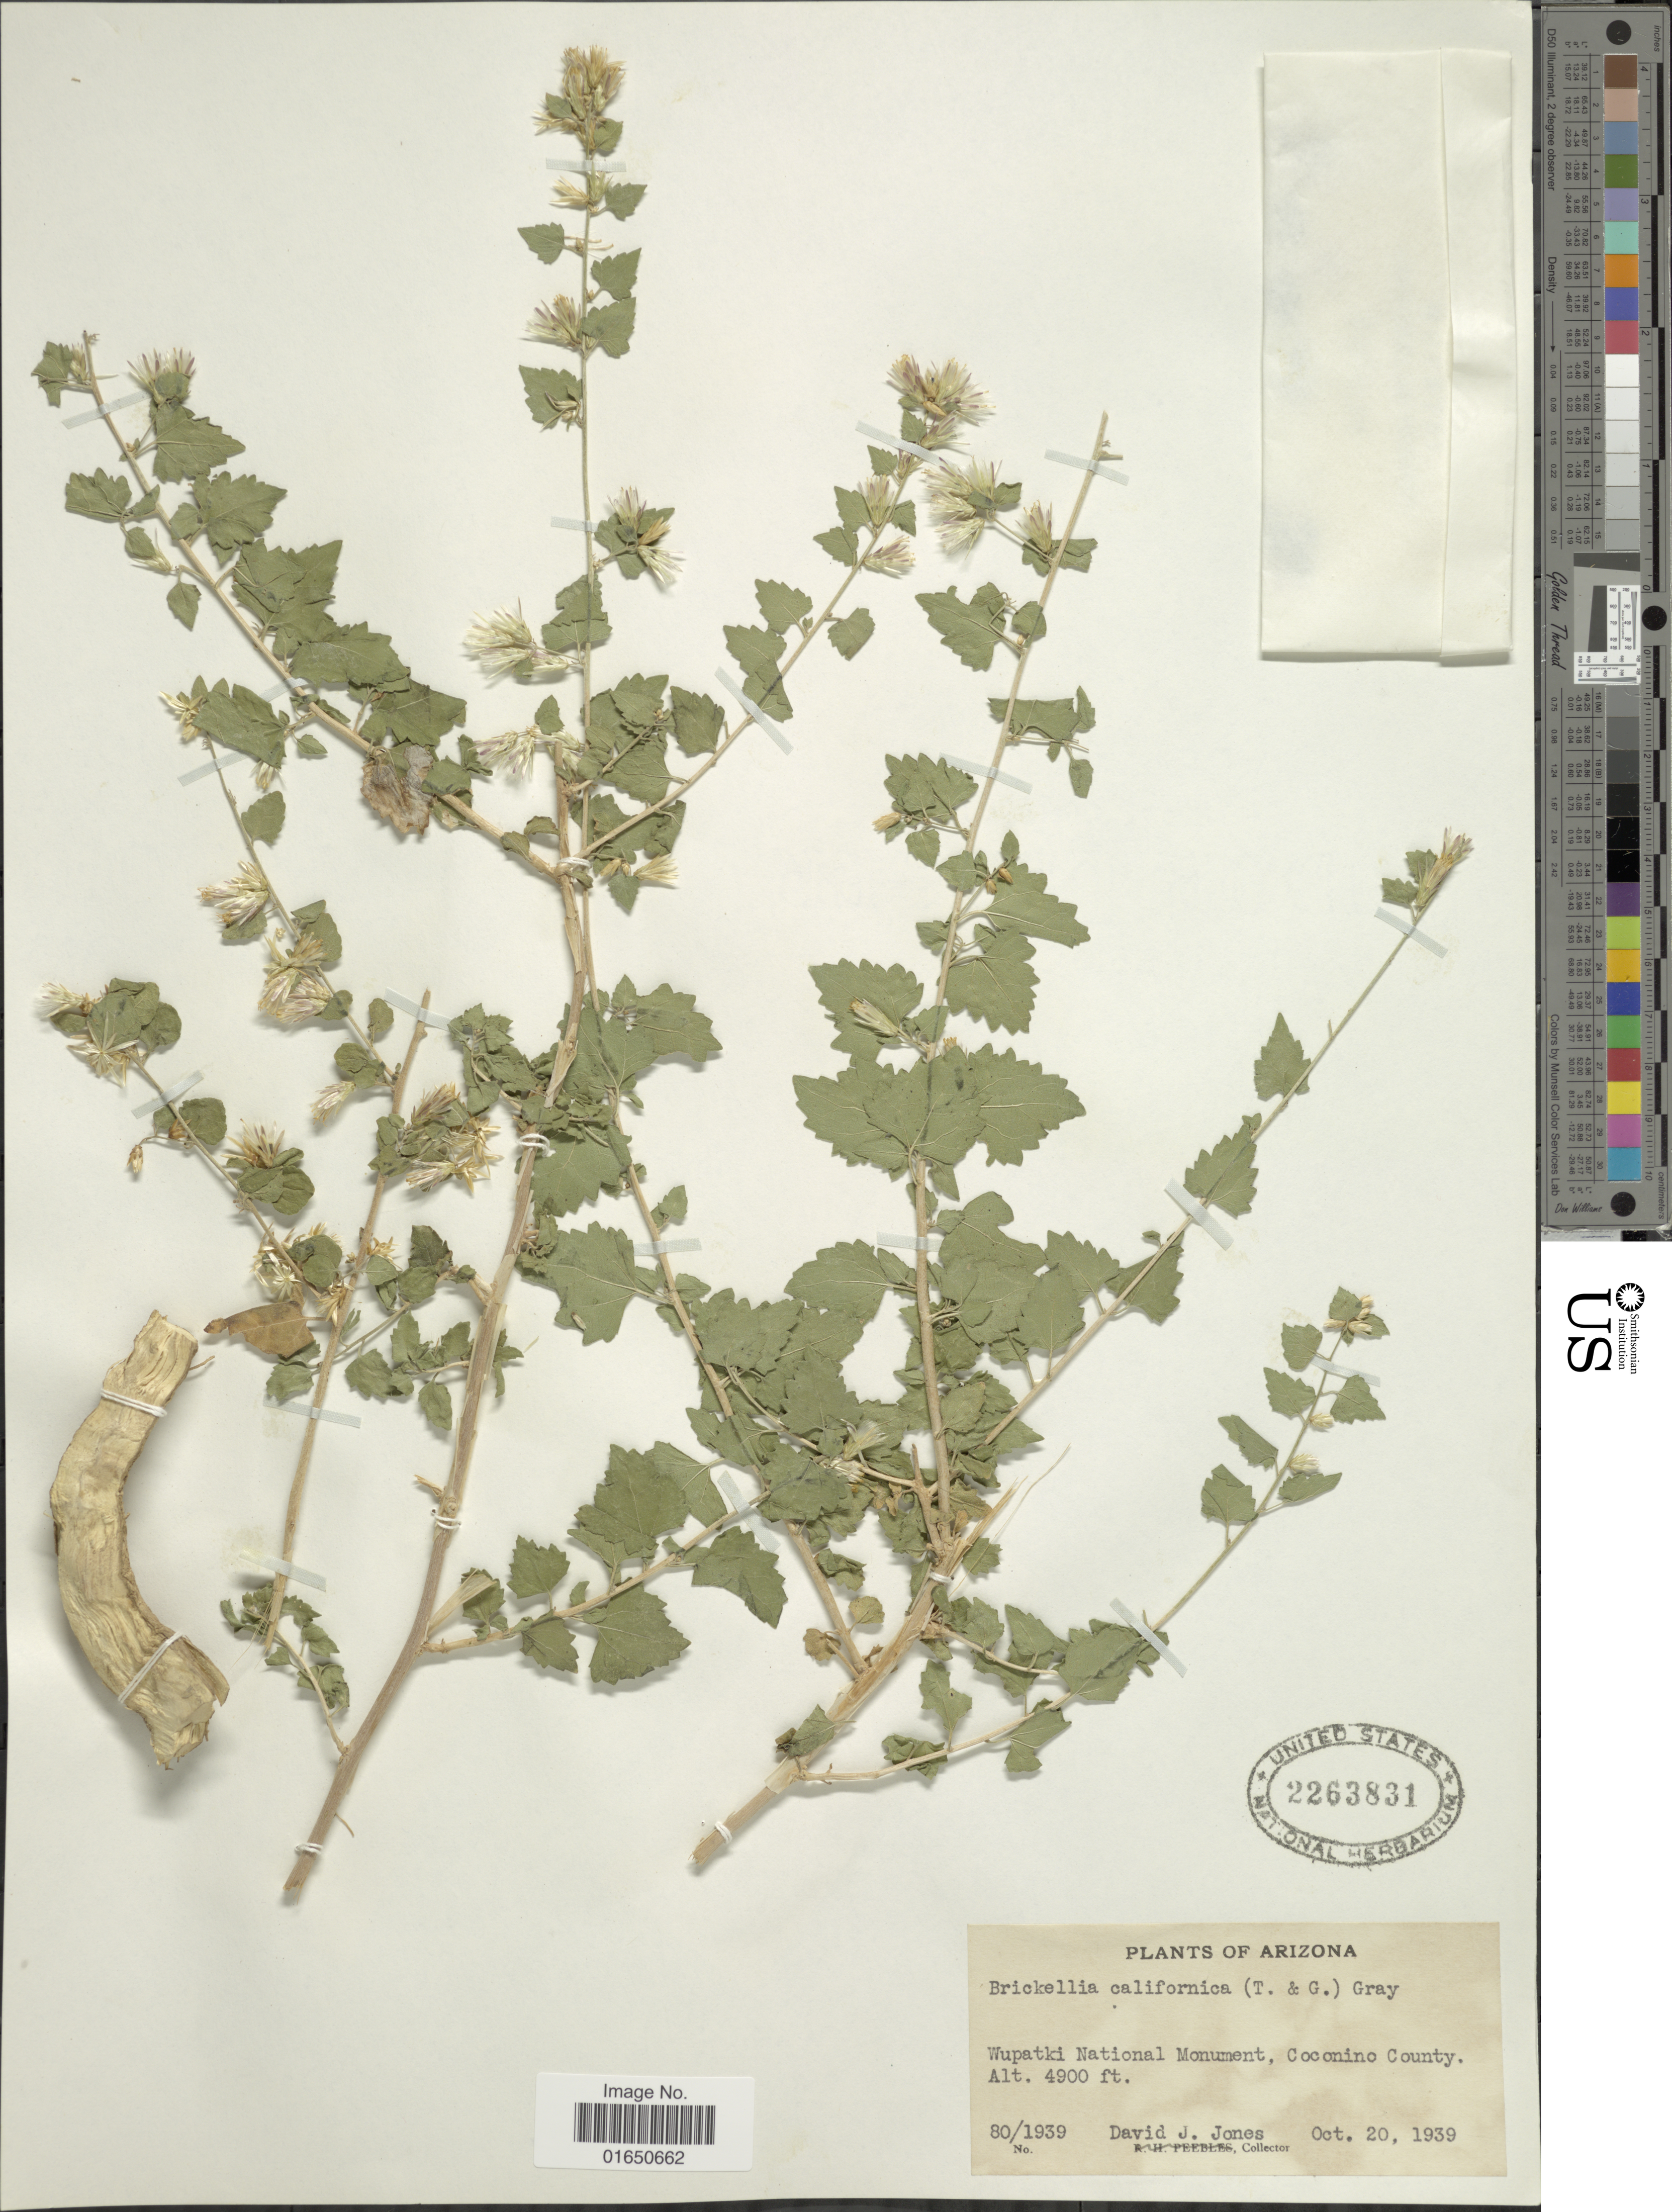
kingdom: Plantae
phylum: Tracheophyta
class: Magnoliopsida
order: Asterales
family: Asteraceae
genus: Brickellia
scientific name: Brickellia californica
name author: (Torr. & A. Gray) A. Gray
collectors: D. Jones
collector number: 80/1939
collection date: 1939-10-20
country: United States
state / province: Arizona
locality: Wupatki National Monument, Cococino County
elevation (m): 1494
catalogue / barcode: US 2263831